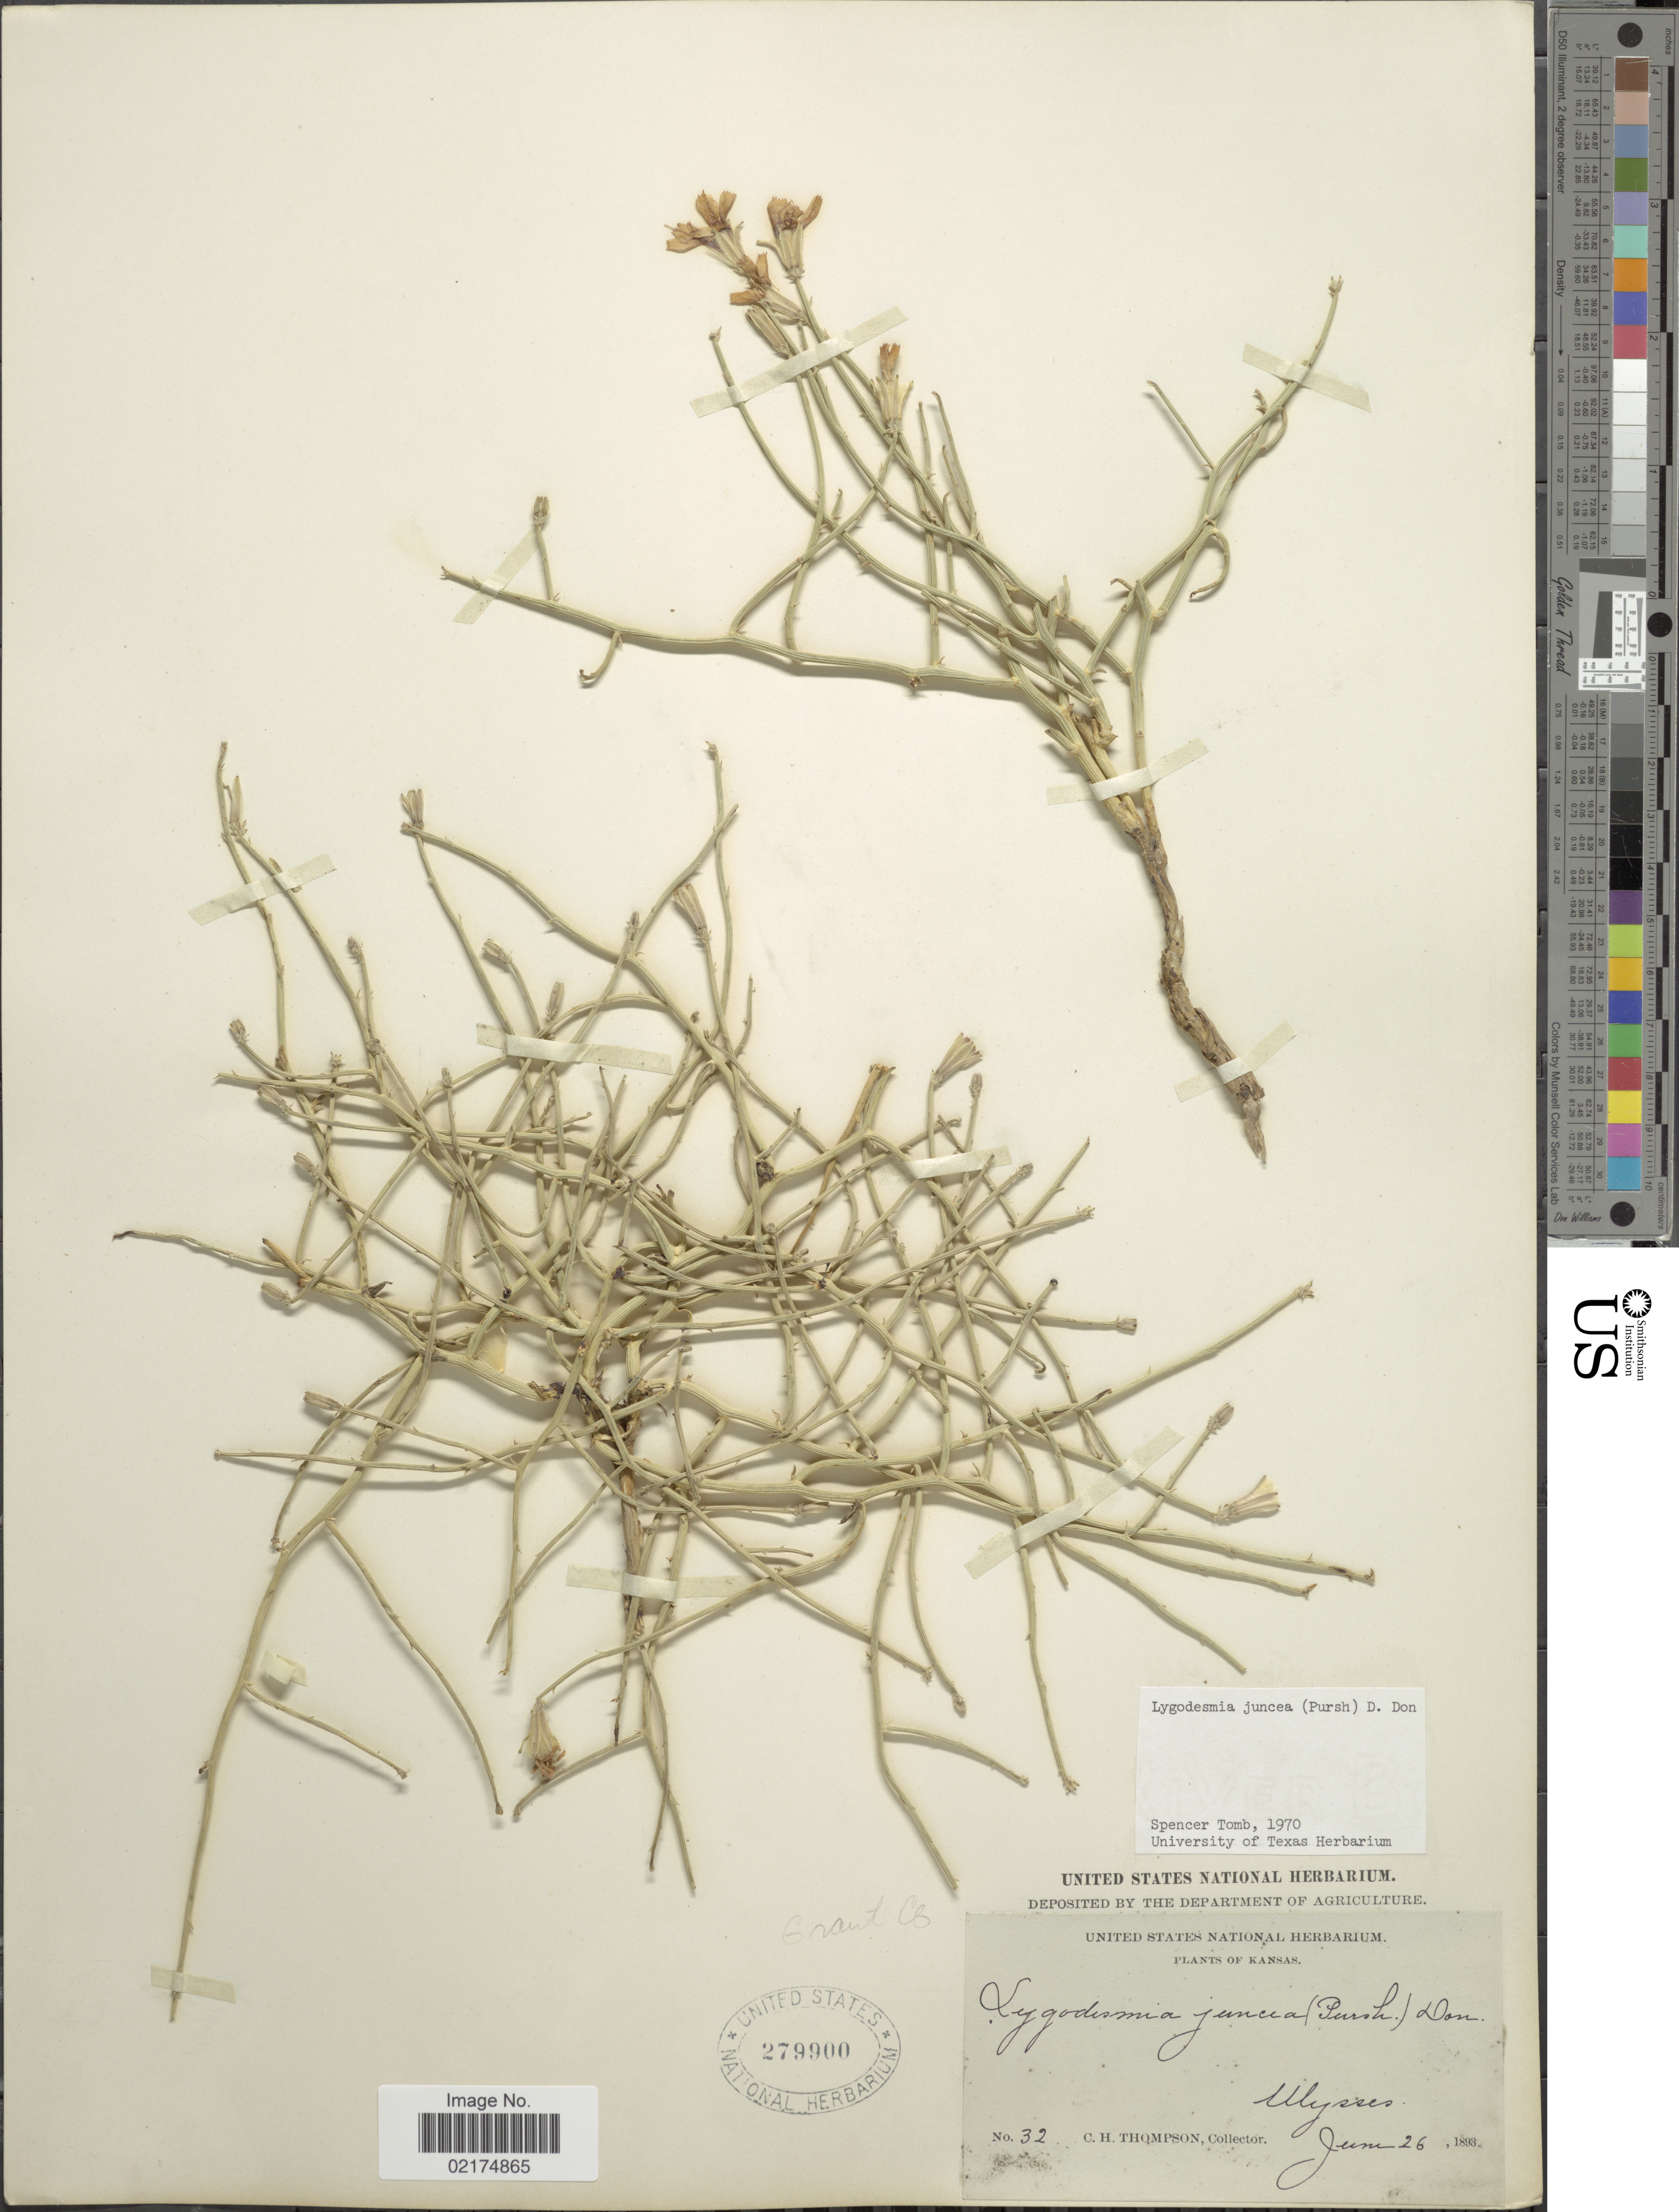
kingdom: Plantae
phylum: Tracheophyta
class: Magnoliopsida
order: Asterales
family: Asteraceae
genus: Lygodesmia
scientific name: Lygodesmia juncea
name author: D. Don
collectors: C. H. Thompson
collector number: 32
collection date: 1893-06-26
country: United States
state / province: Kansas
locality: Ulysses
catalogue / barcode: US 279900